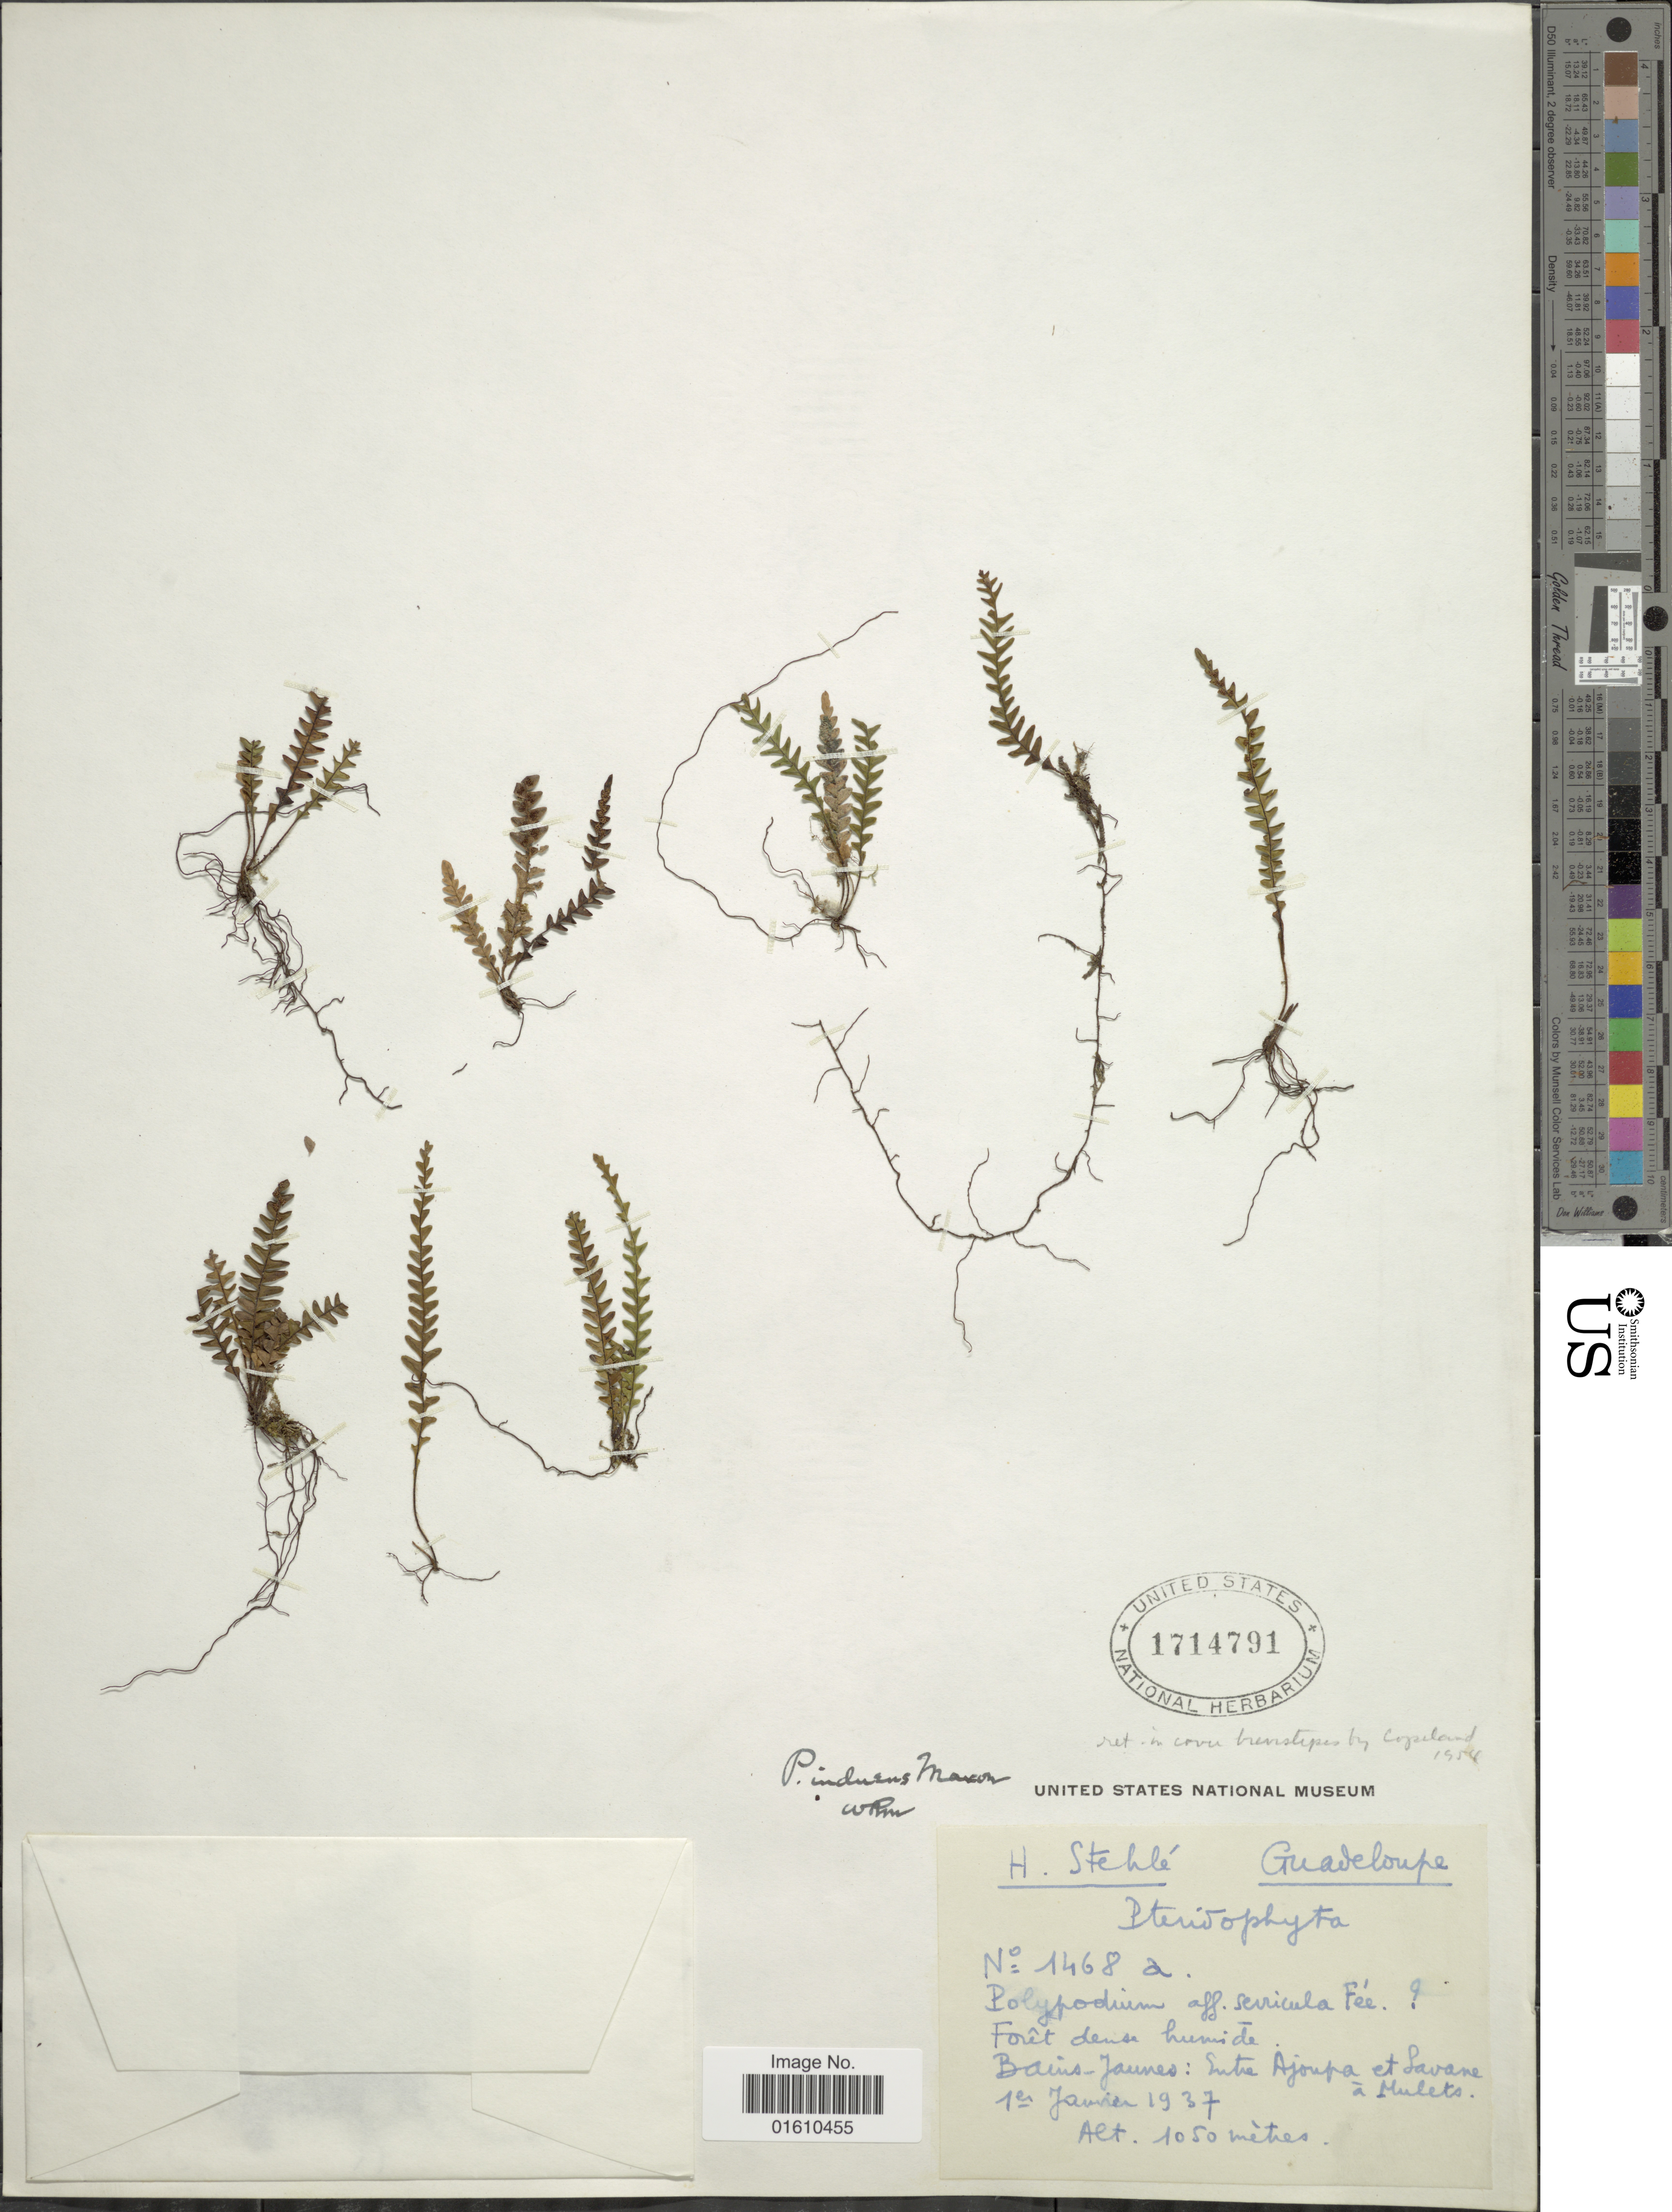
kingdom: Plantae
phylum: Tracheophyta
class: Polypodiopsida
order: Polypodiales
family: Polypodiaceae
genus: Lellingeria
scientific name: Lellingeria brevistipes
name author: (Mett. ex Kuhn) A.R. Sm. & R.C. Moran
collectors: H. Stehlé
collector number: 1468a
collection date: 1937-01-01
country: Guadeloupe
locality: Forêt dense humide, Bains-Jaunes: Entre Ajoupa et Savane á Mulets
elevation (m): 1050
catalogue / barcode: US 1714791